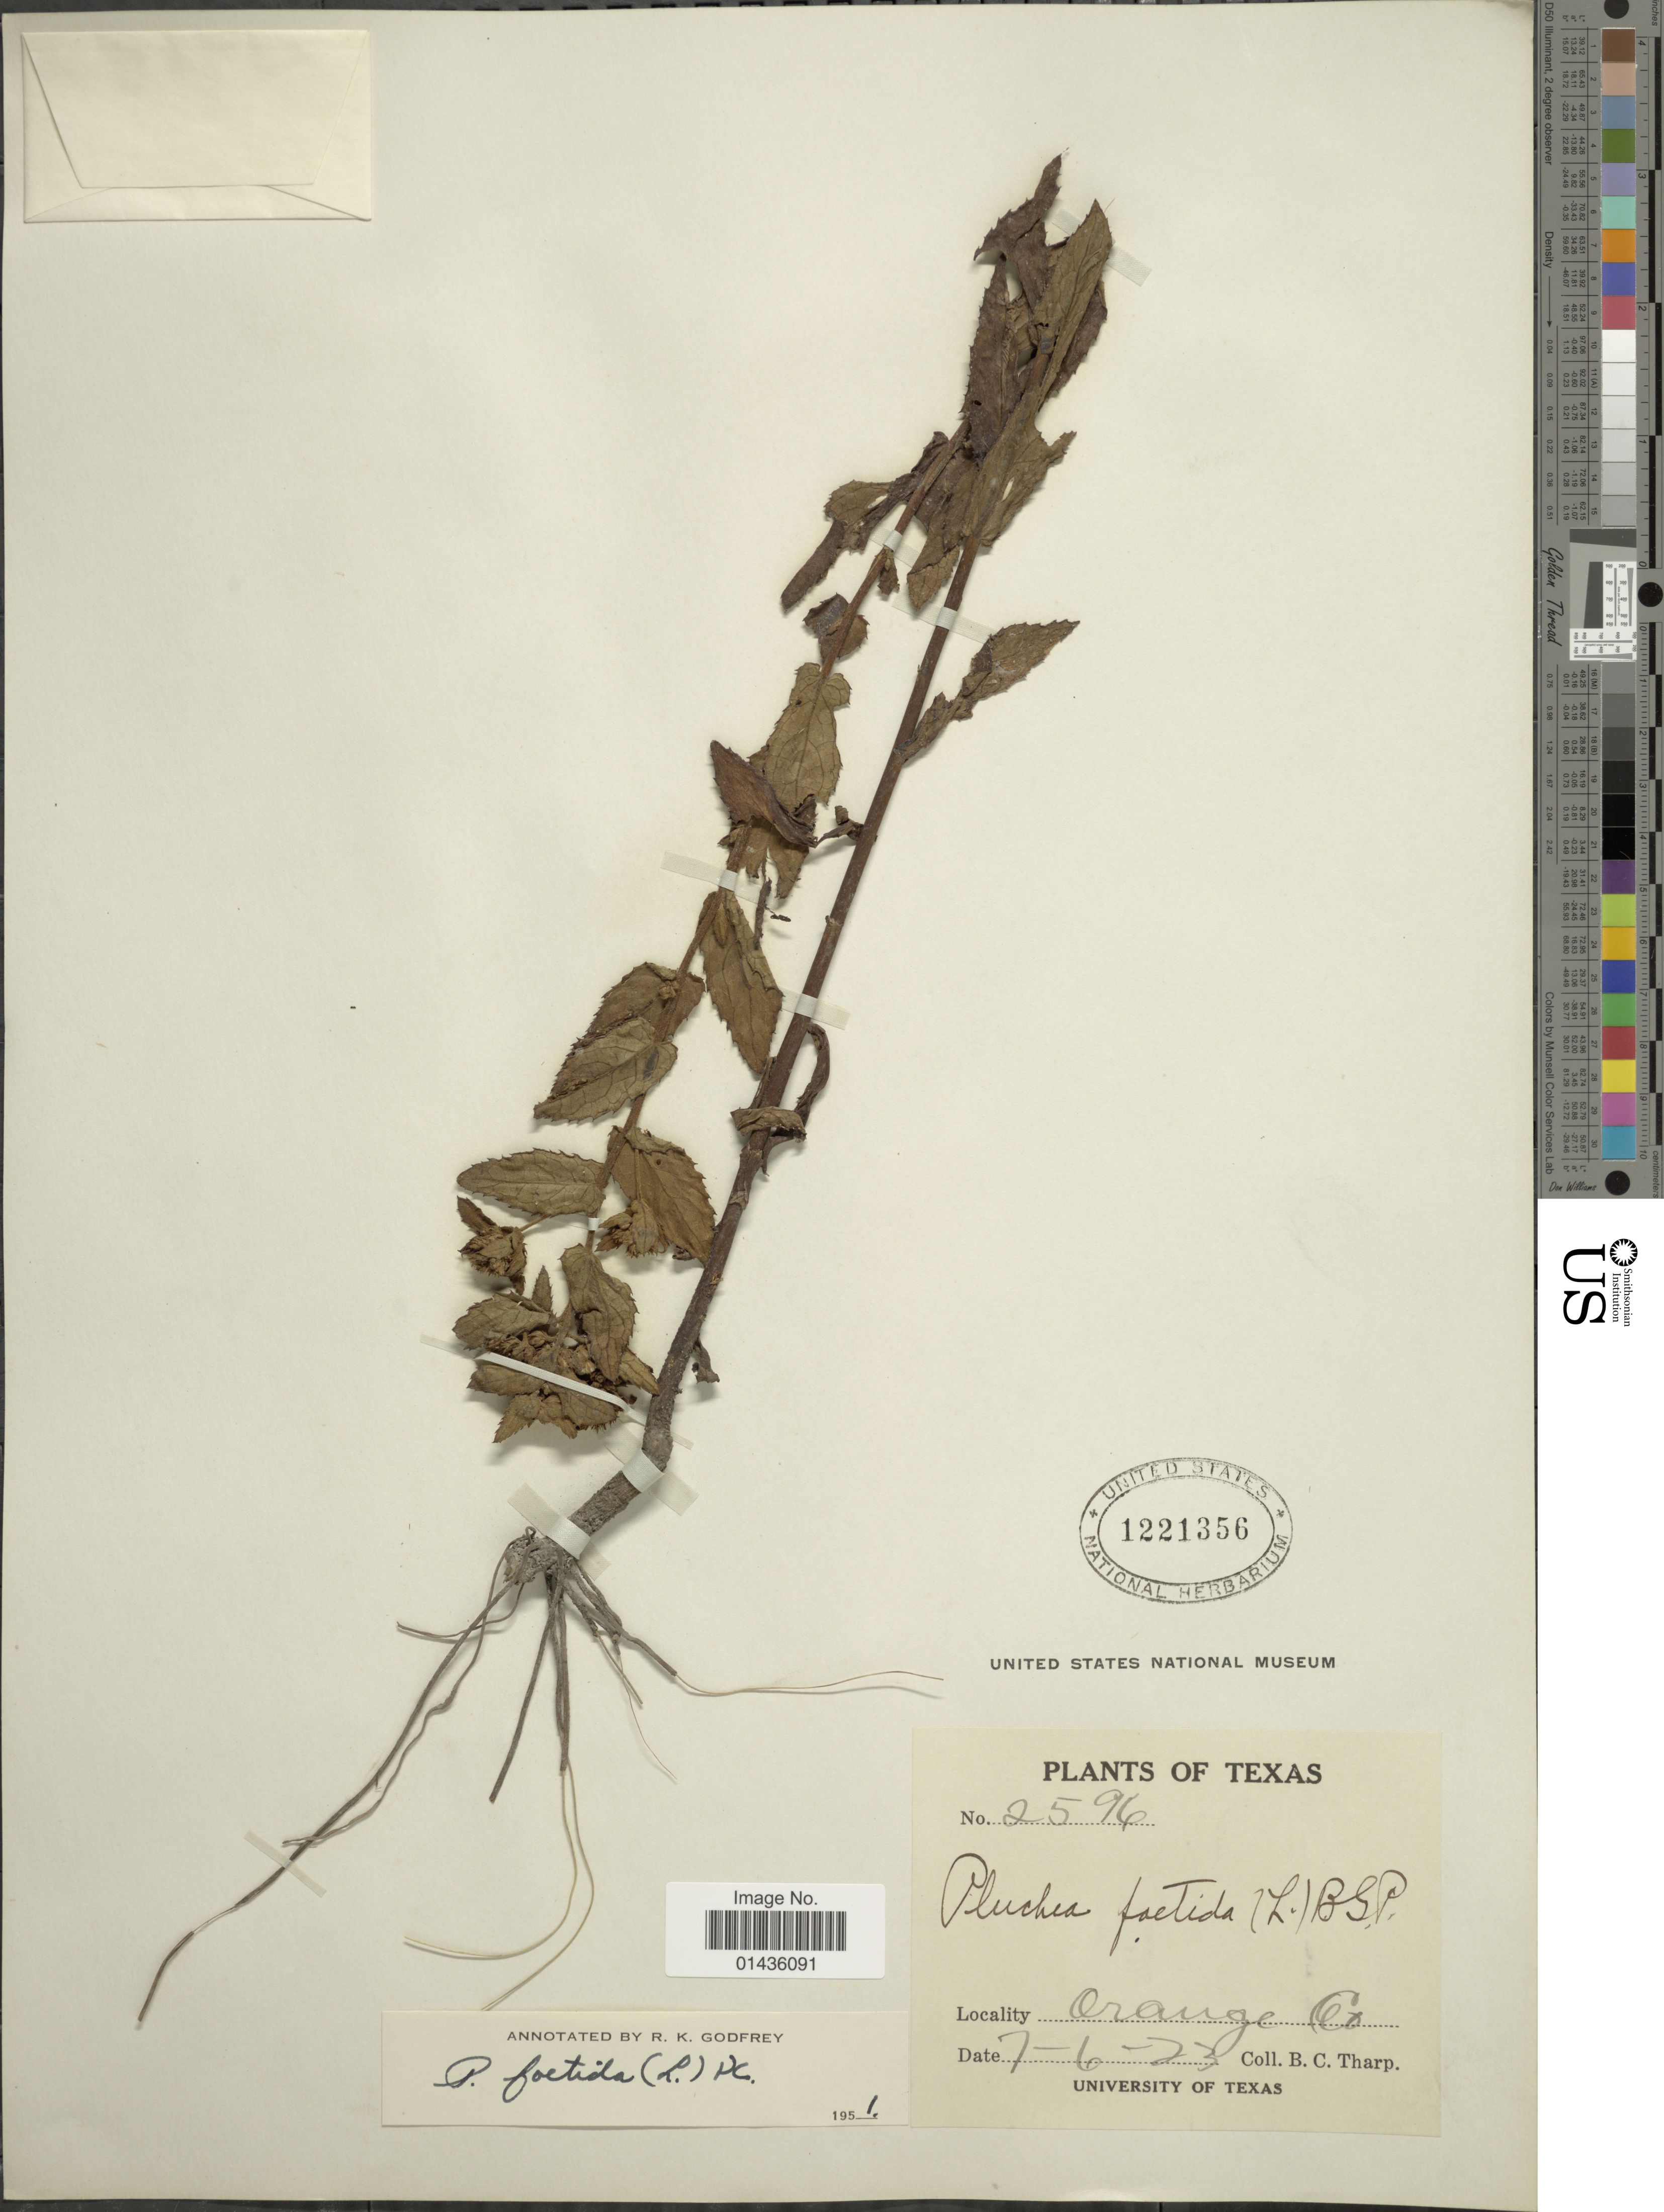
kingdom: Plantae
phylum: Tracheophyta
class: Magnoliopsida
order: Asterales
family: Asteraceae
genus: Pluchea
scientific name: Pluchea foetida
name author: (L.) DC.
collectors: B. C. Tharp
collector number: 2596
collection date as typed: Transcribed d/m/y: 6/7/23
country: United States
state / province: Texas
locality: Orange Co.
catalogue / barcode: US 1221356